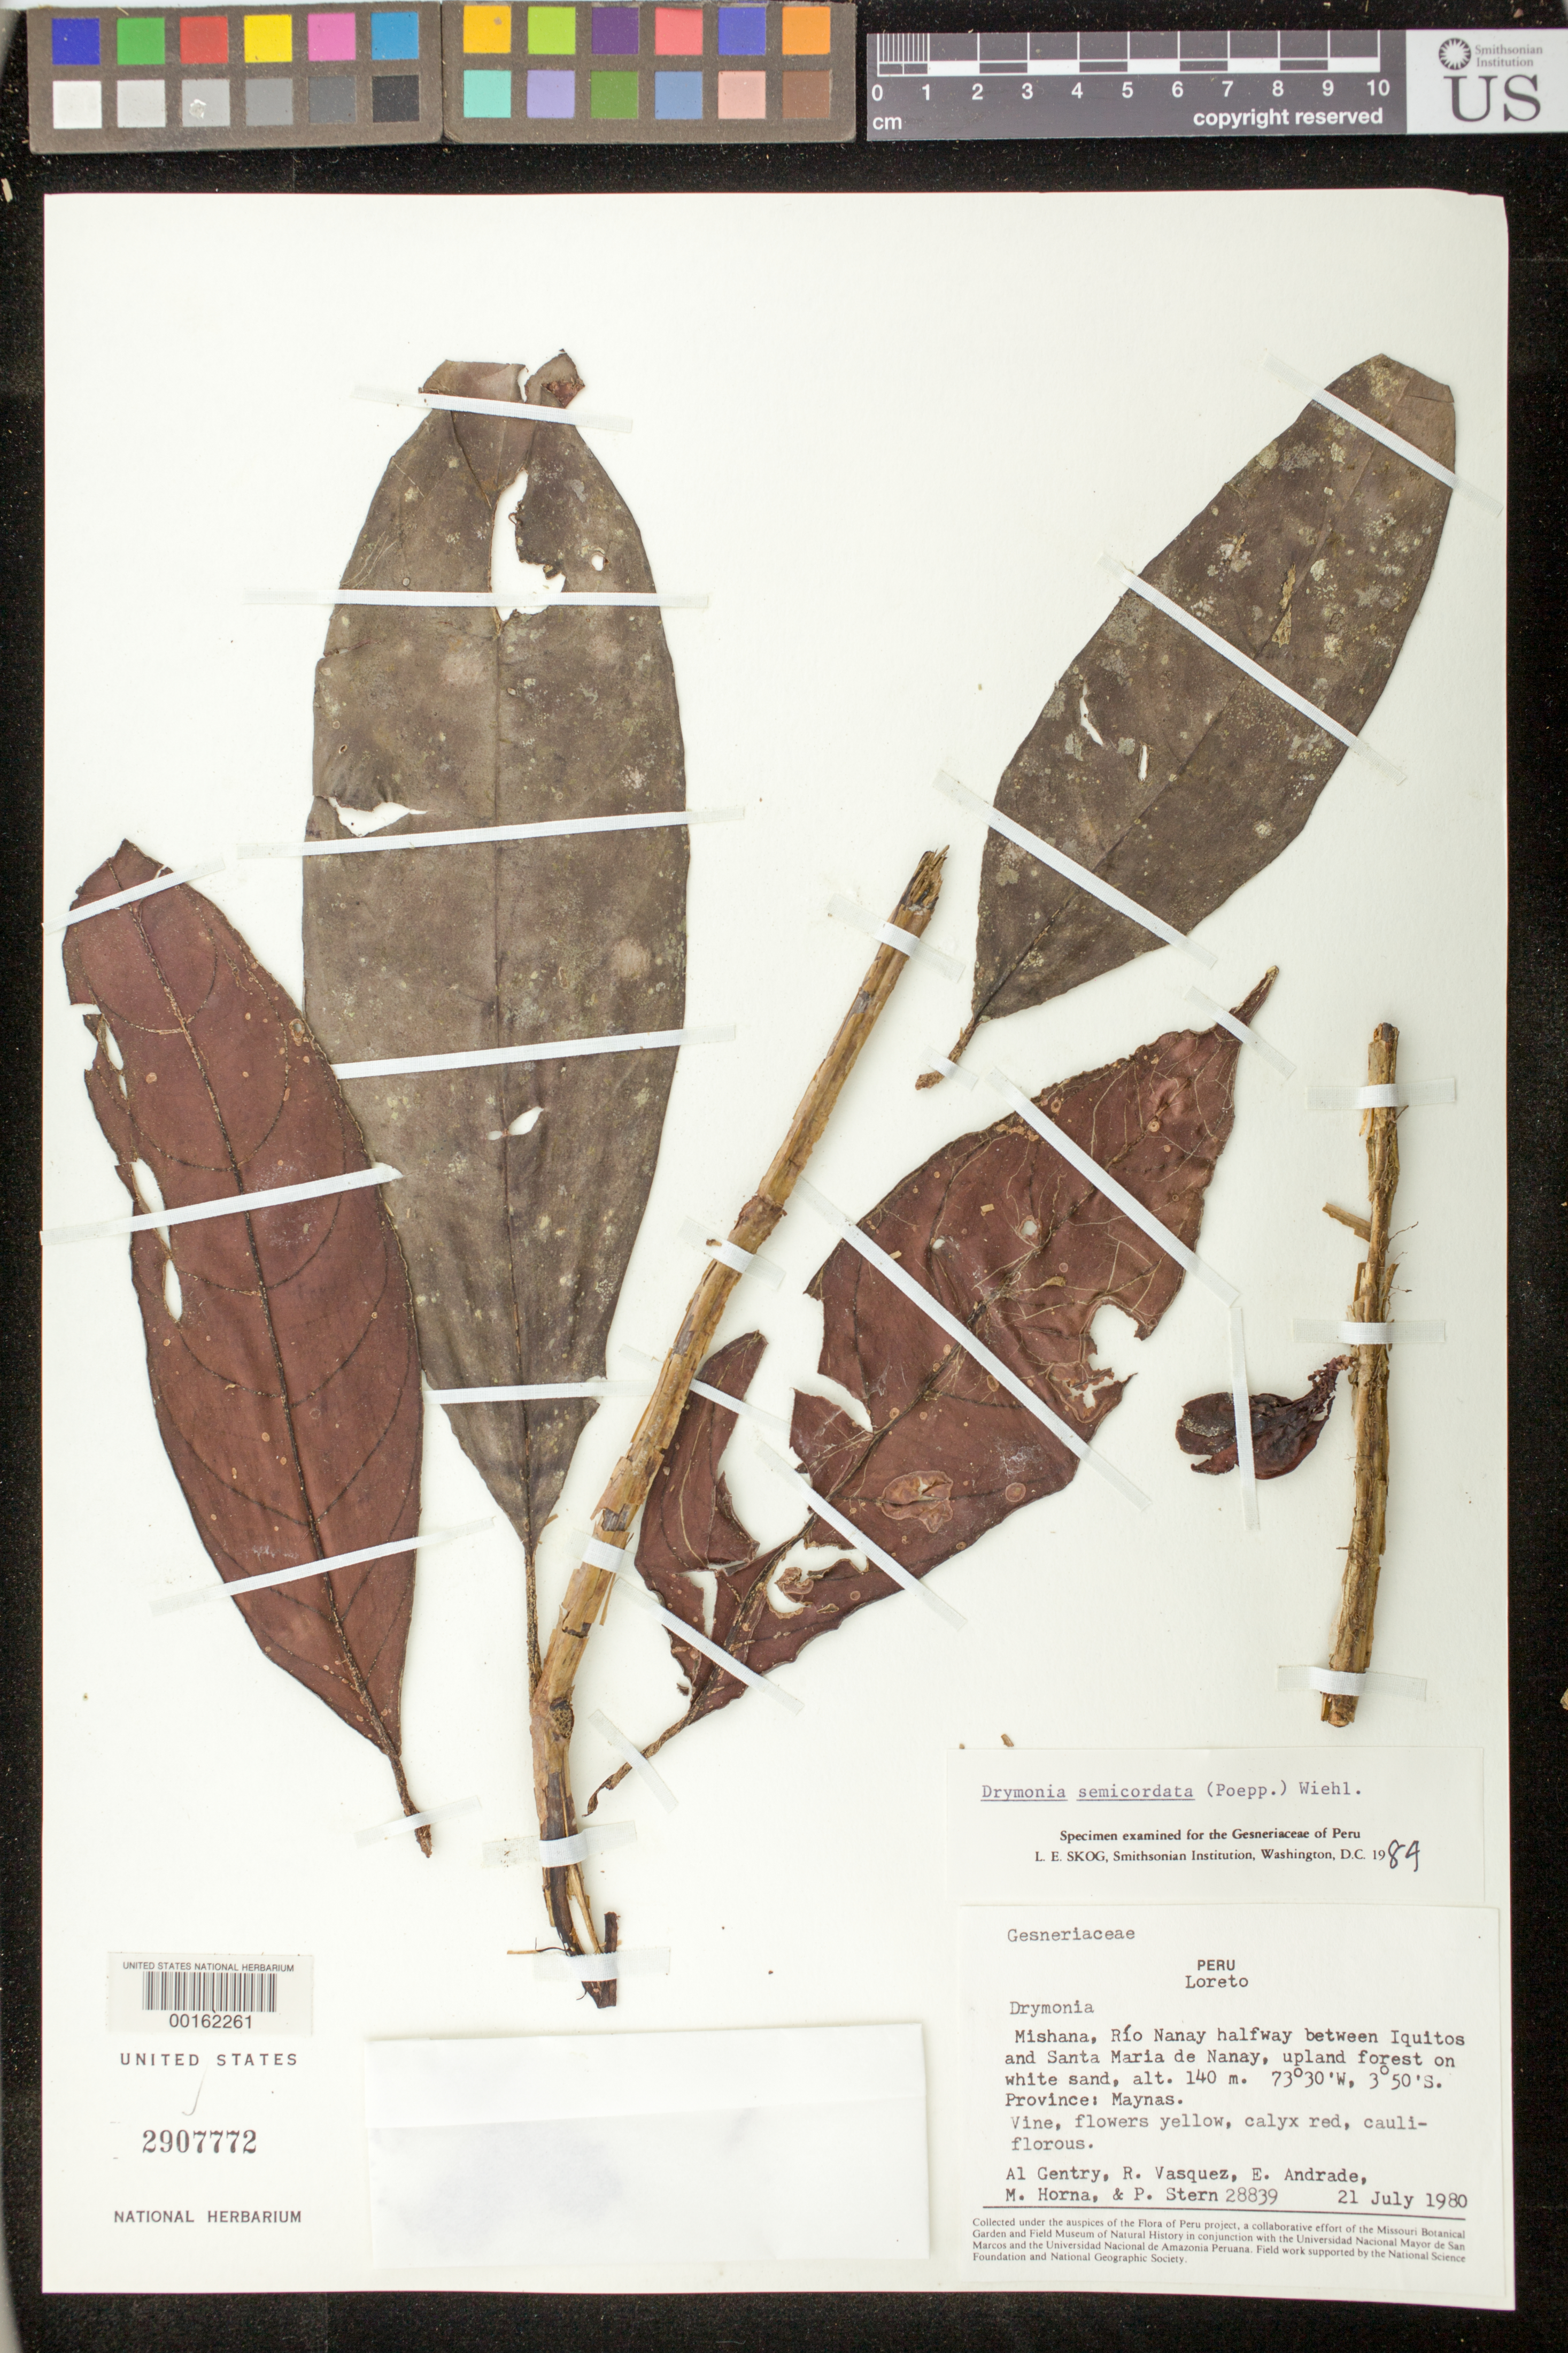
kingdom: Plantae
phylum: Tracheophyta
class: Magnoliopsida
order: Lamiales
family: Gesneriaceae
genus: Drymonia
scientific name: Drymonia semicordata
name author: (Poepp.) Wiehler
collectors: A. H. Gentry & et al.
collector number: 28839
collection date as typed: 21 Apr 1980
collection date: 1980-04-21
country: Peru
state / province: Loreto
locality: Prov. Maynas; Mishana, Rio Nanay halfway between Iquitos and Santa Maria de Nanay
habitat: Upland forest on white sand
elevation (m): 140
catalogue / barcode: US 2907772